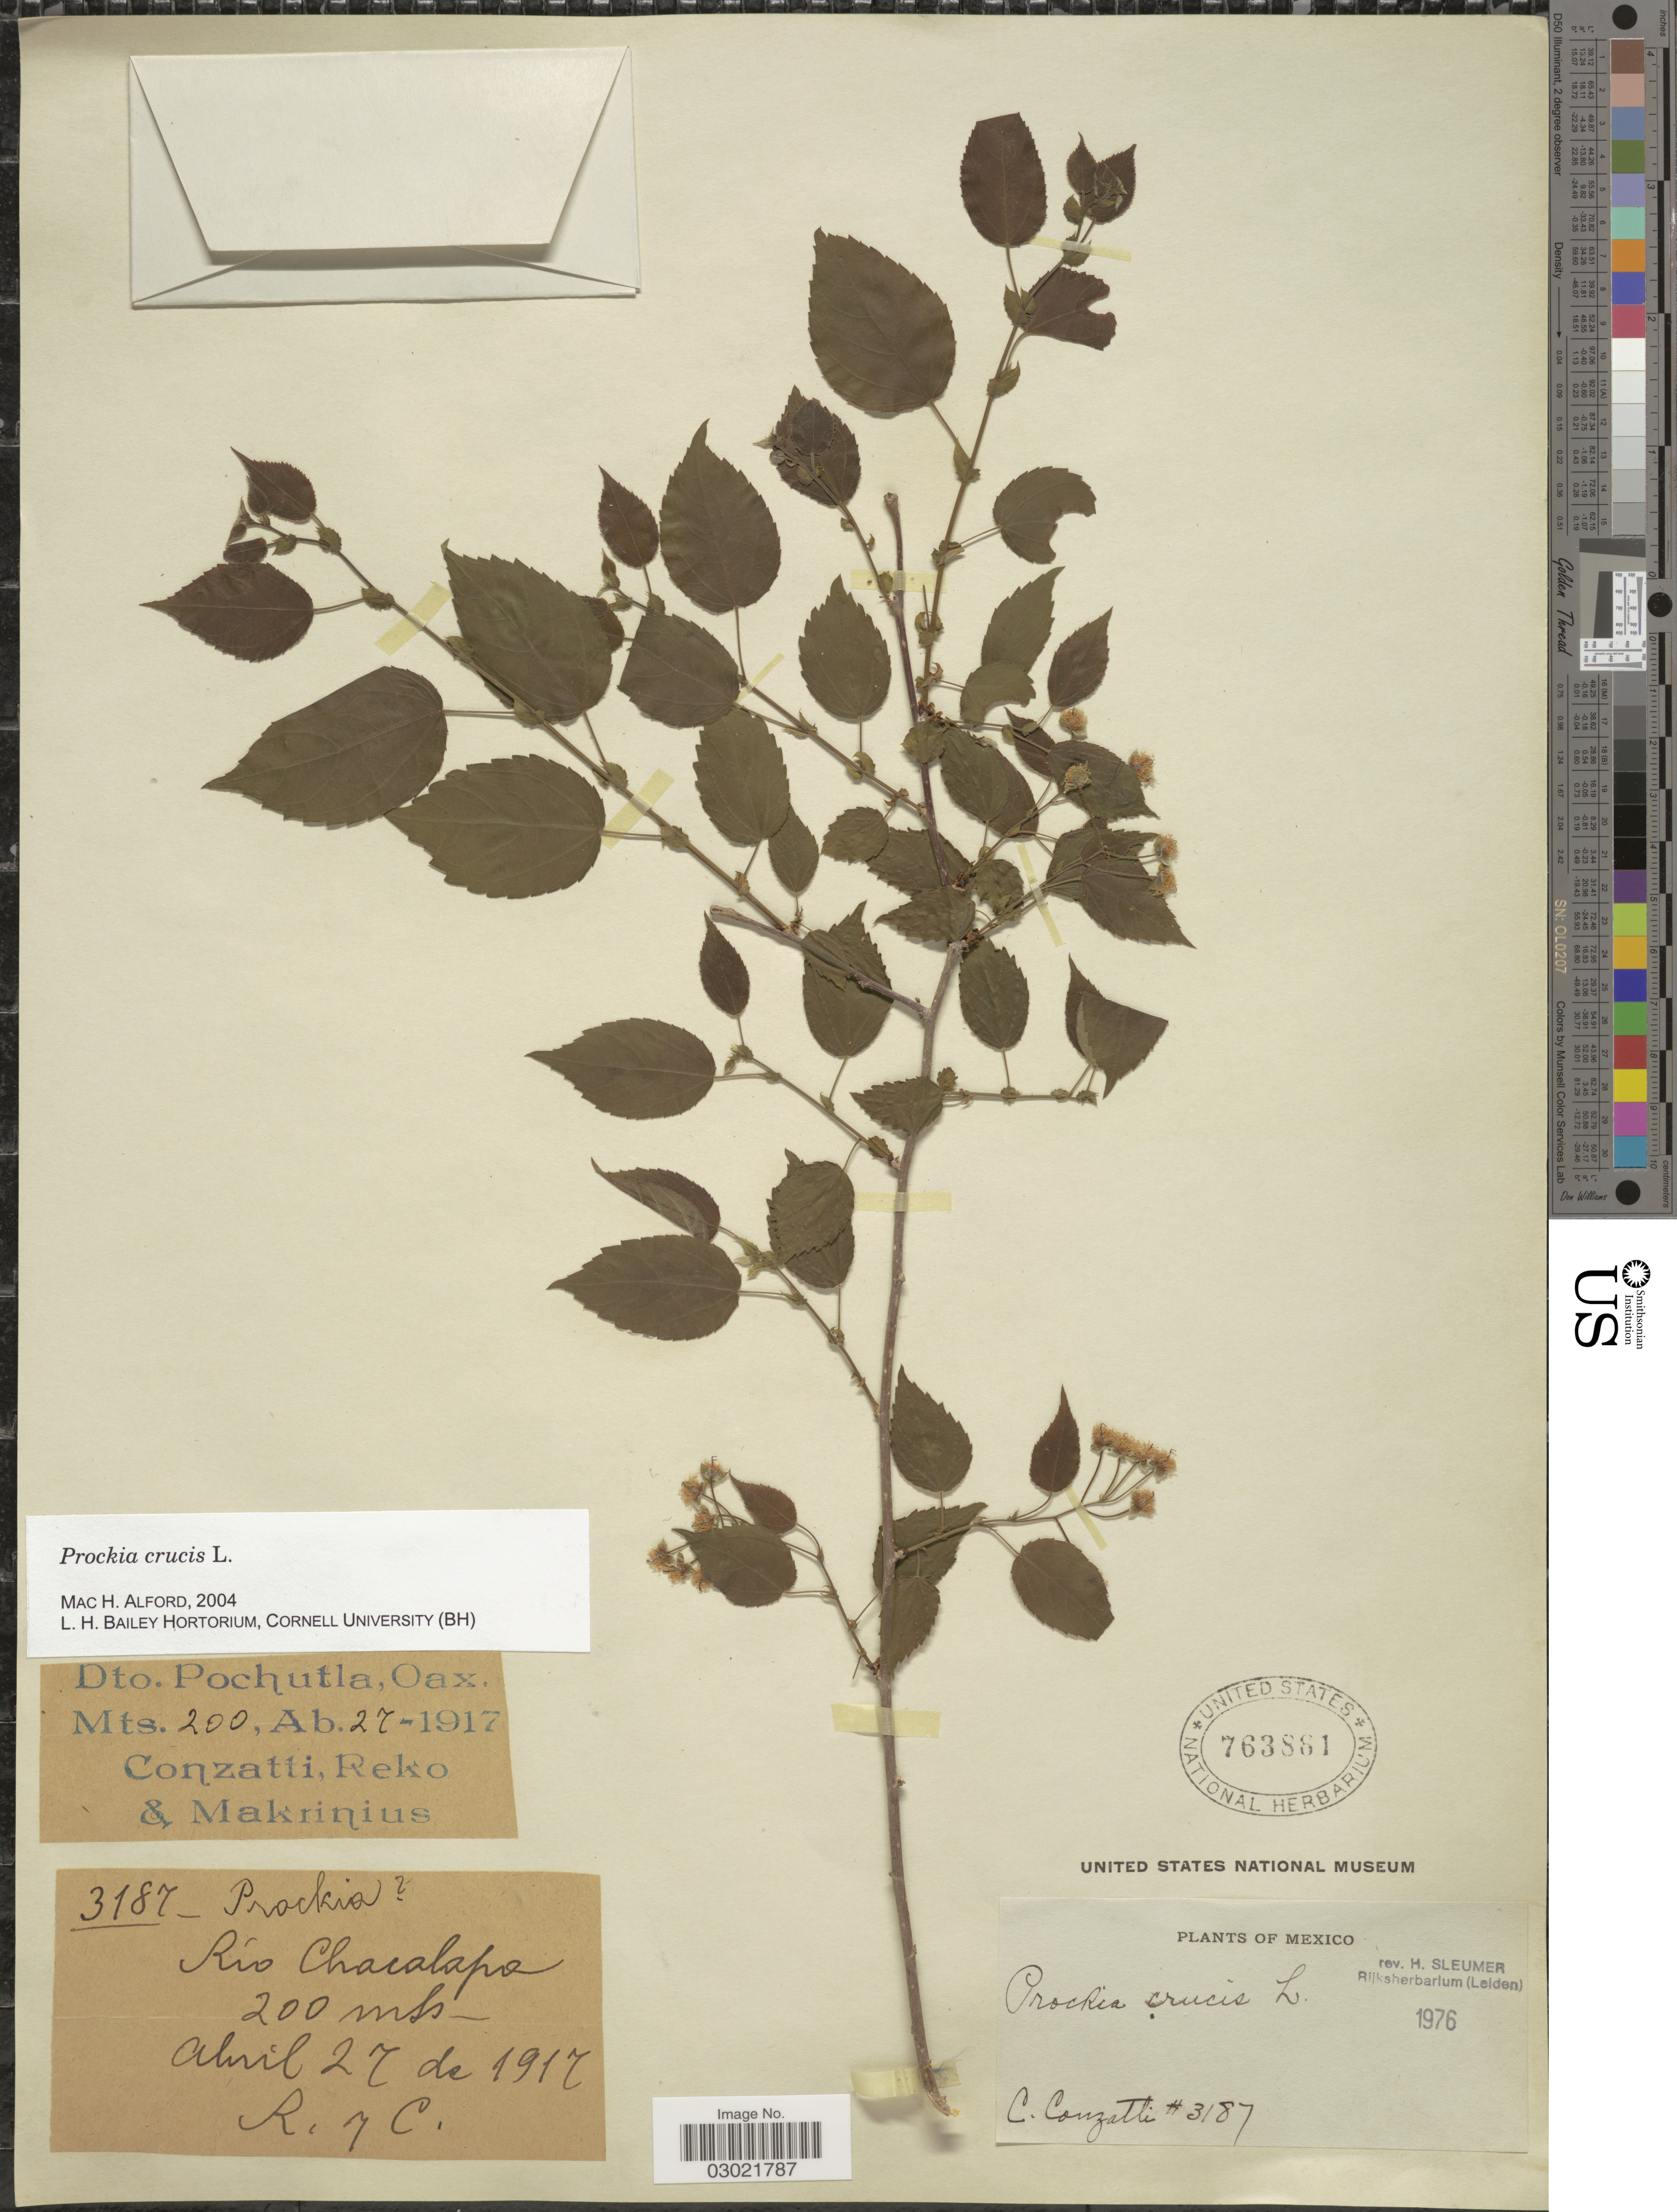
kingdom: Plantae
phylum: Tracheophyta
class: Magnoliopsida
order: Malpighiales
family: Salicaceae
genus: Prockia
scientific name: Prockia crucis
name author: P. Browne ex L.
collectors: C. Conzatti, -. Reko & -. Makrinius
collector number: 3187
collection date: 1917-04-27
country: Mexico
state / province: Oaxaca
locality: Dto. Pochutla, Oax. Mts.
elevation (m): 200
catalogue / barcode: US 763881